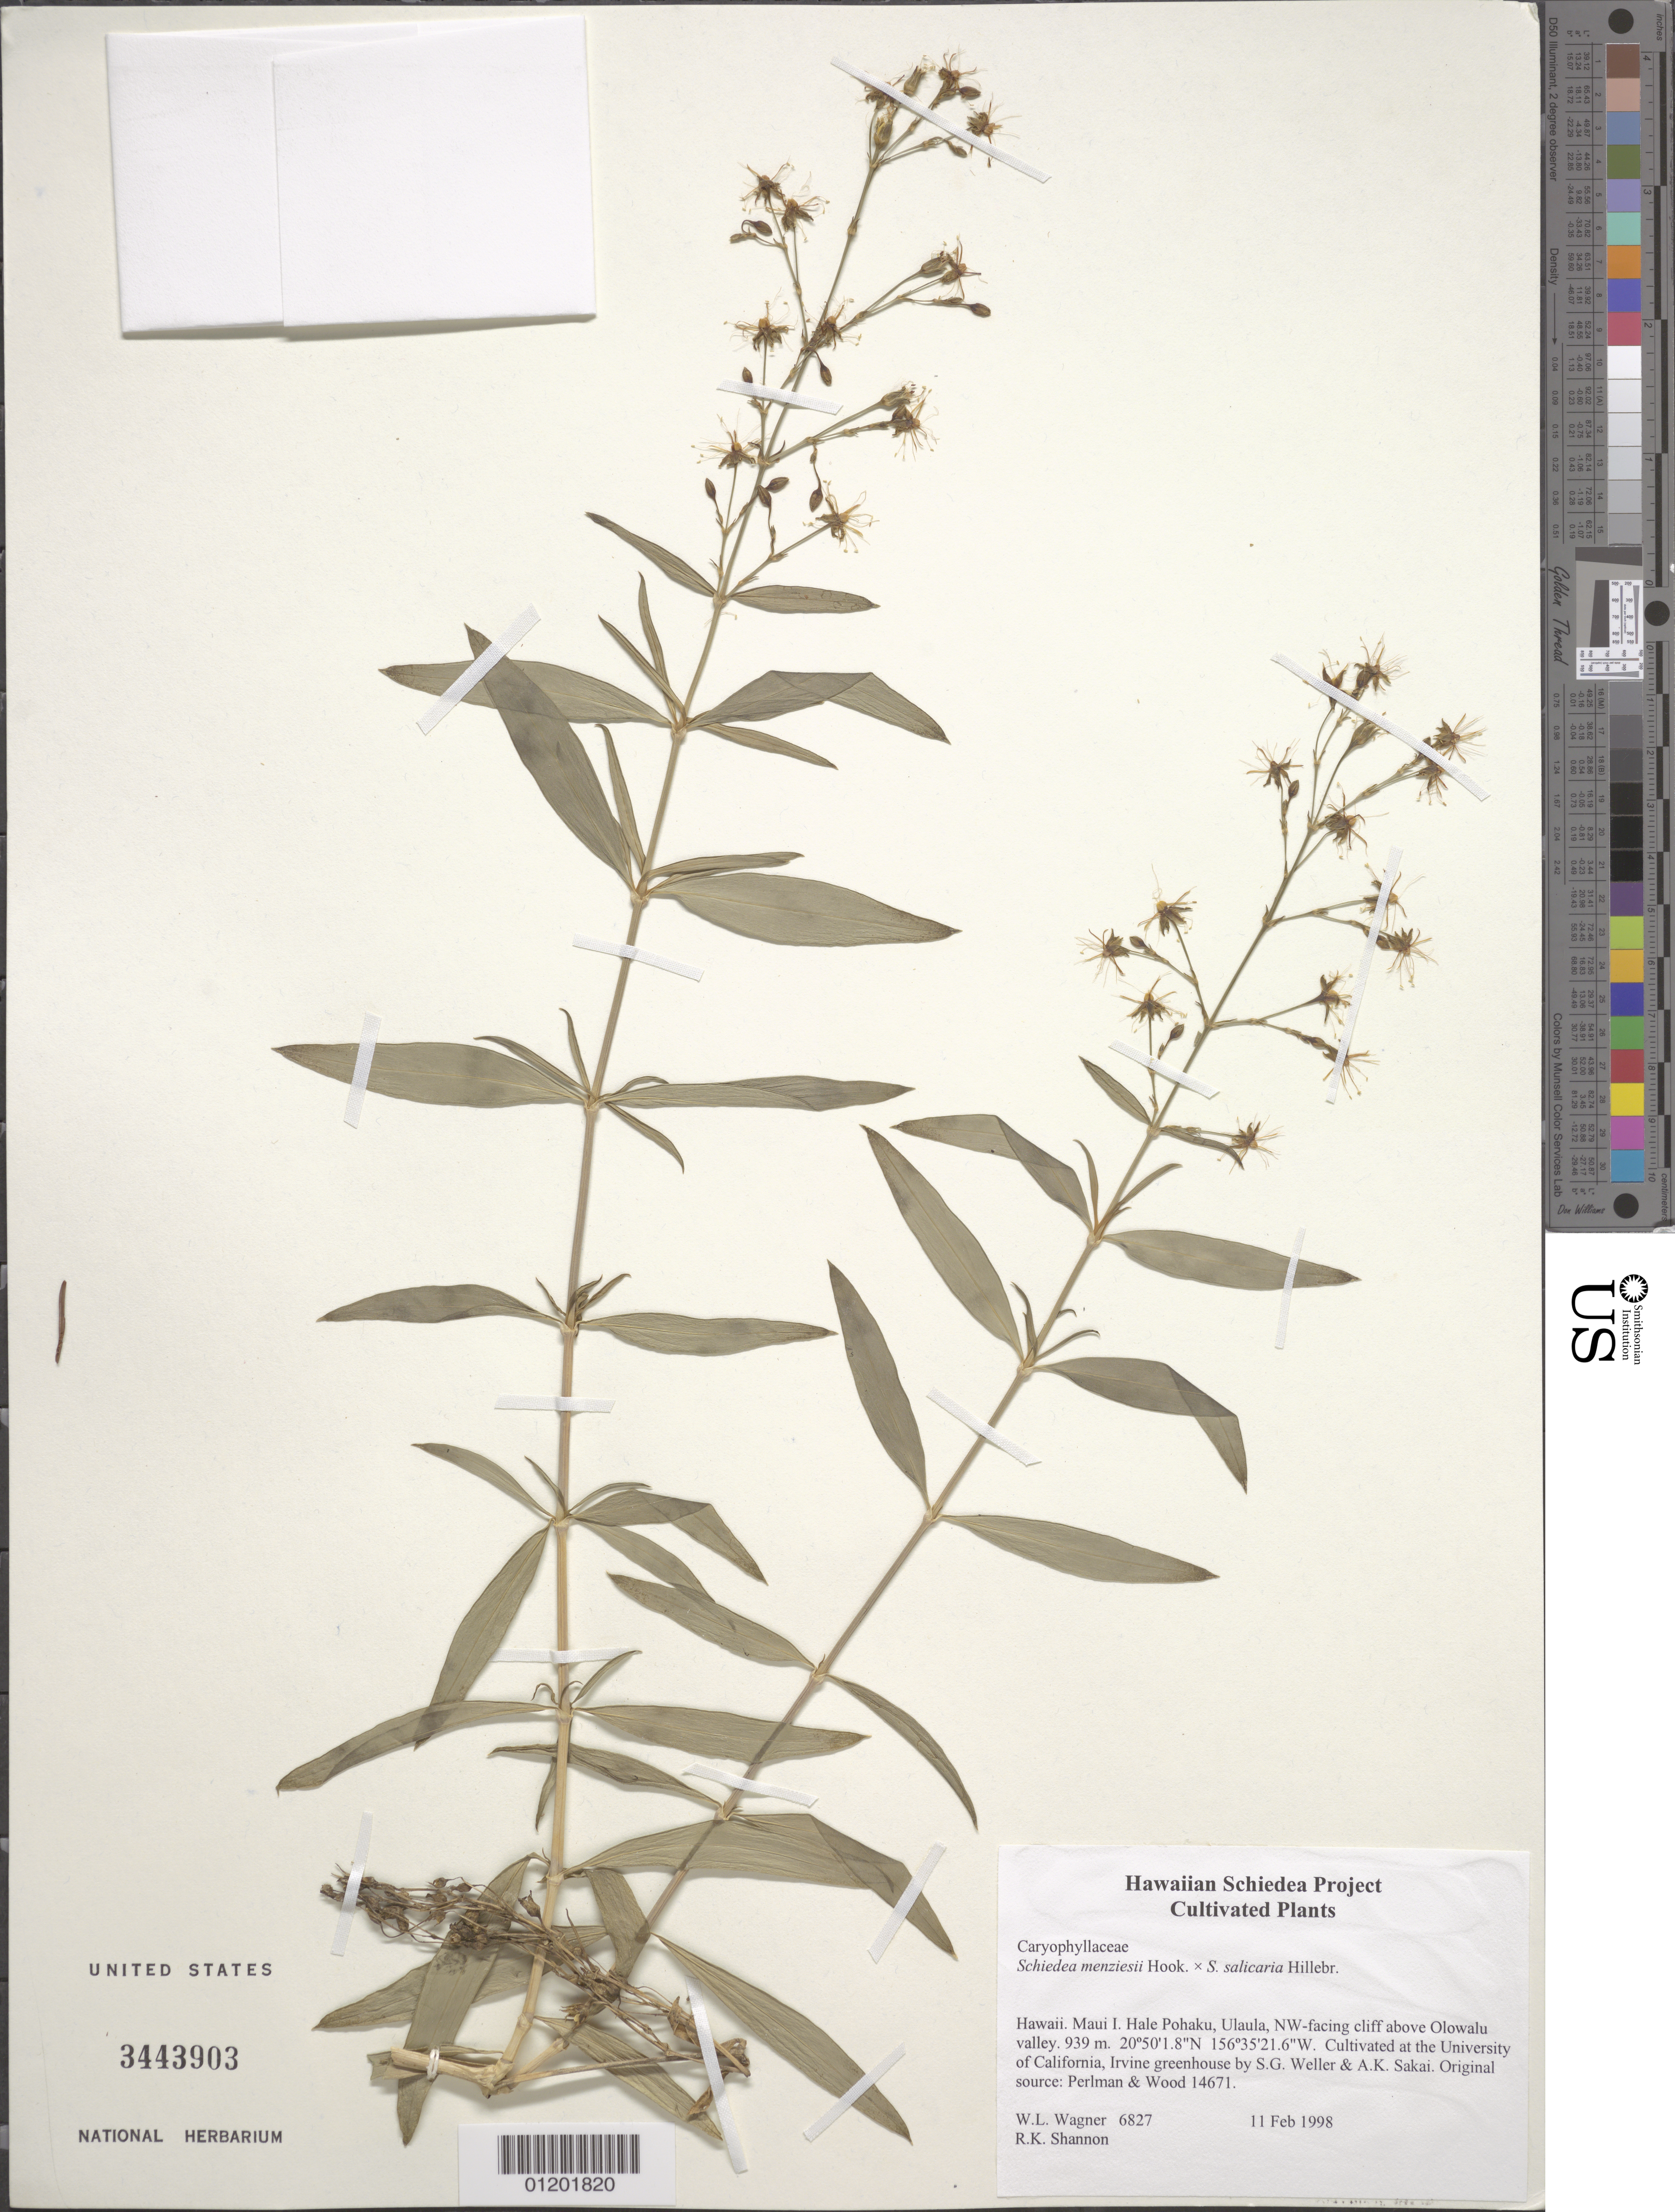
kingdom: Plantae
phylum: Tracheophyta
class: Magnoliopsida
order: Caryophyllales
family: Caryophyllaceae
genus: Schiedea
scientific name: Schiedea menziesii x S. salicaria Hillebr.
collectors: W. L. Wagner & R. Shannon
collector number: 6827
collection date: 1998-02-11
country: United States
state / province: California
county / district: Orange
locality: University of California, Irvine greenhouse.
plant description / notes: Cultivated at the University of California, Irvine greenhouse by S.G. Weller & A.K. Sakai. Original source: Perlman & Wood 14671.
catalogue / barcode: US 3443903